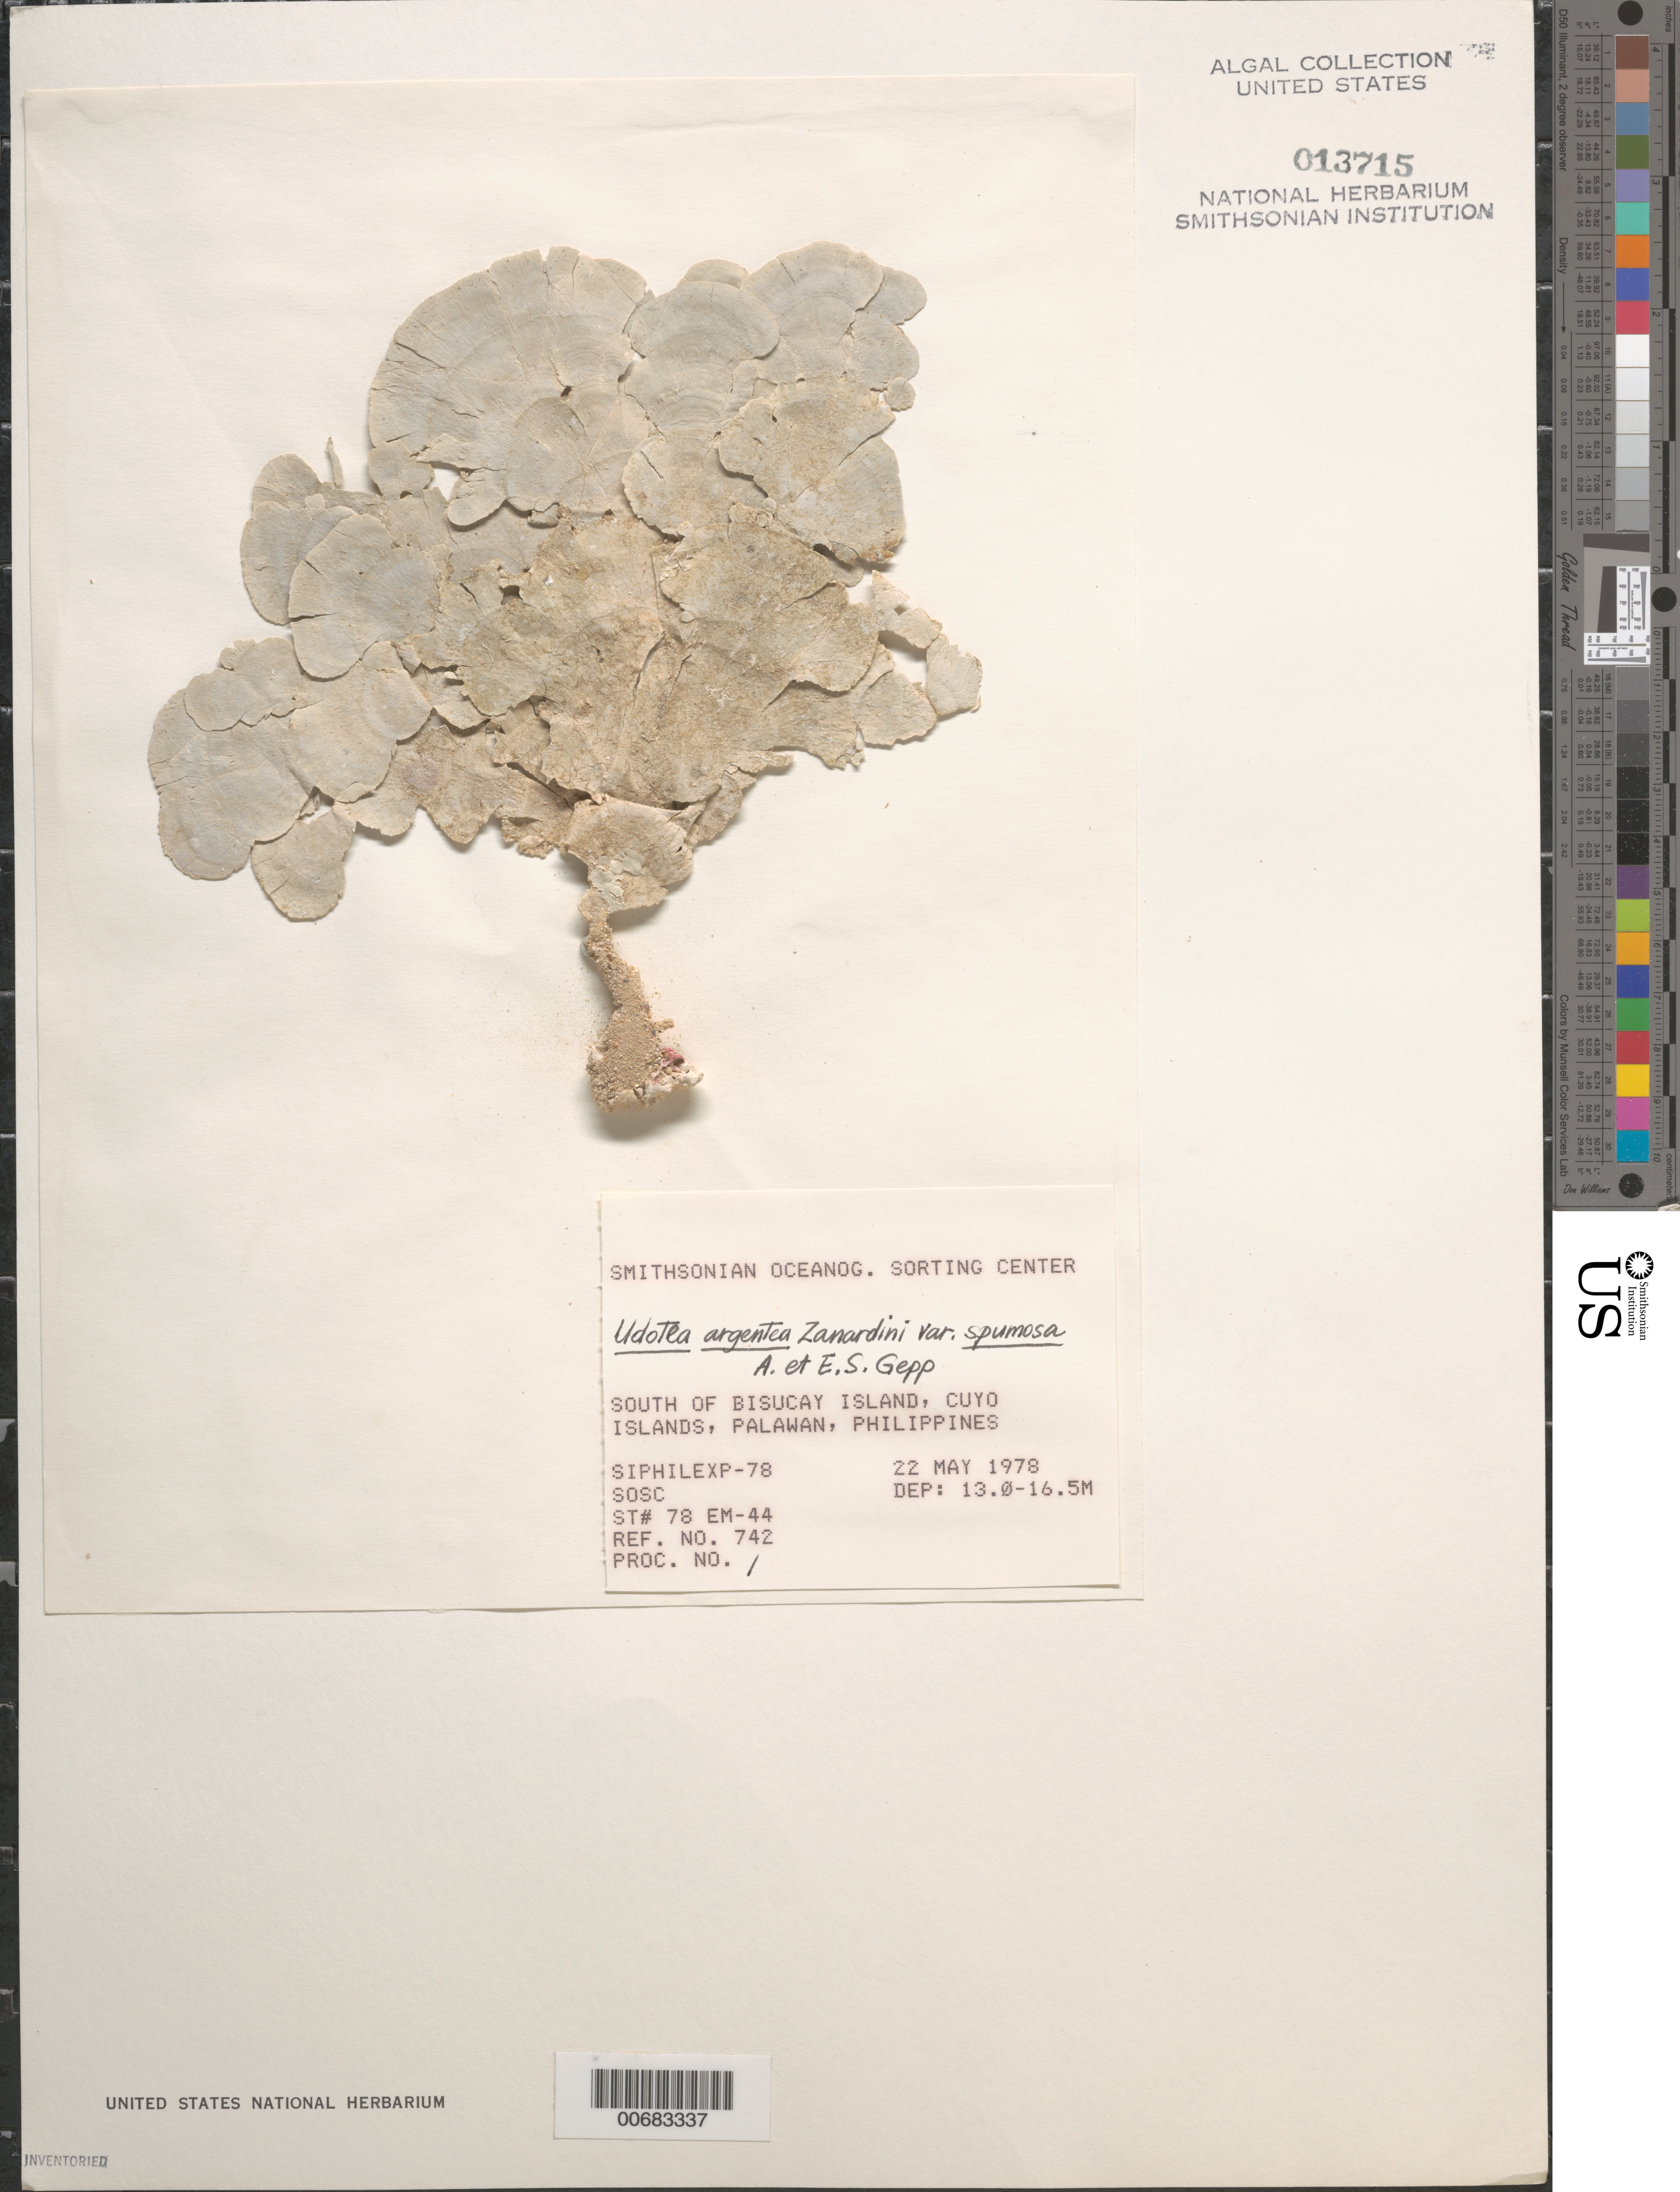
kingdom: Plantae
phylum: Chlorophyta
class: Ulvophyceae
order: Bryopsidales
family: Udoteaceae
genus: Udotea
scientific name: Udotea argentea var. spumosa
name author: A. Gepp & E. Gepp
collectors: SOSC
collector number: Station 78 EM-44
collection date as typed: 22 May 1978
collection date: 1978-05-22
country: Philippines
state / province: Mimaropa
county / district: Palawan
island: Bisucay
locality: South of island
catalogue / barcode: US 13715